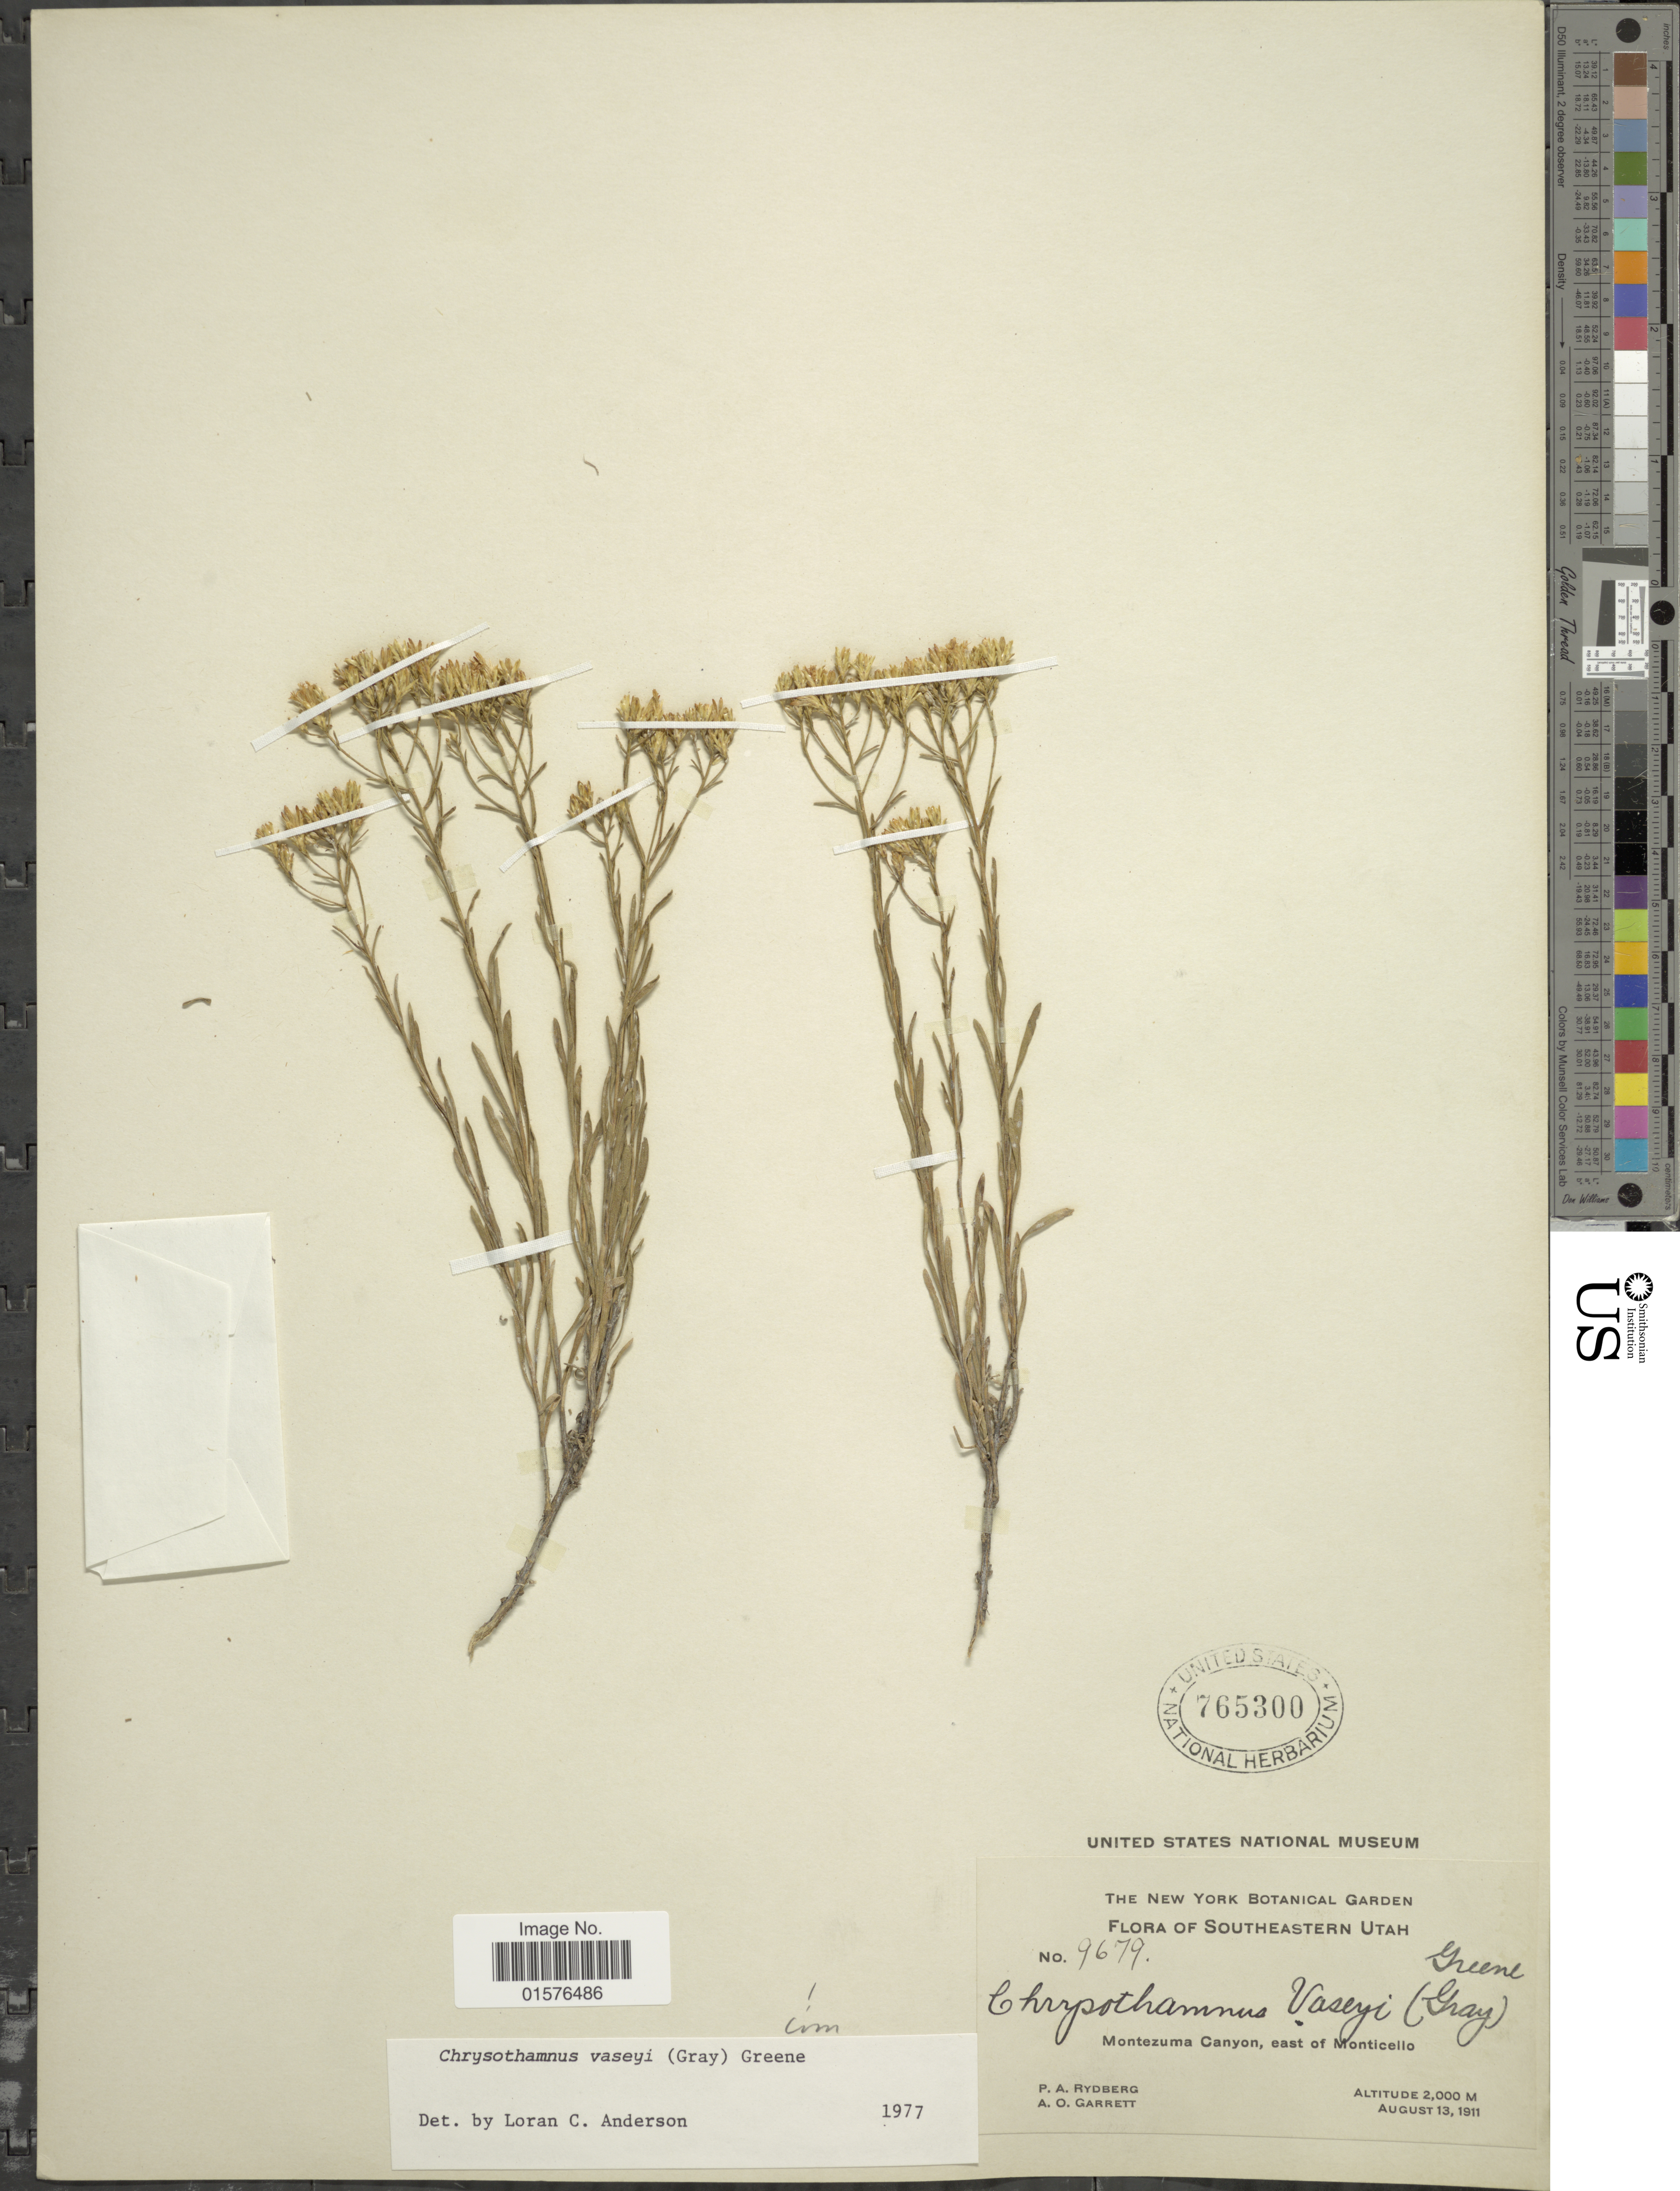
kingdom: Plantae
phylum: Tracheophyta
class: Magnoliopsida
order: Asterales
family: Asteraceae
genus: Chrysothamnus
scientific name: Chrysothamnus vaseyi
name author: (A. Gray) Greene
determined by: Urbatsch, Lowell E., Curator (LSU), Louisiana State University (UNITED STATES)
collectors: P. A. Rydberg & A. O. Garrett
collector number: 9679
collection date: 1911-08-13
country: United States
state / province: Utah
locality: Southeastern Utah, Montezuma Canyon, east of Monticello.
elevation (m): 2000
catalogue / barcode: US 765300